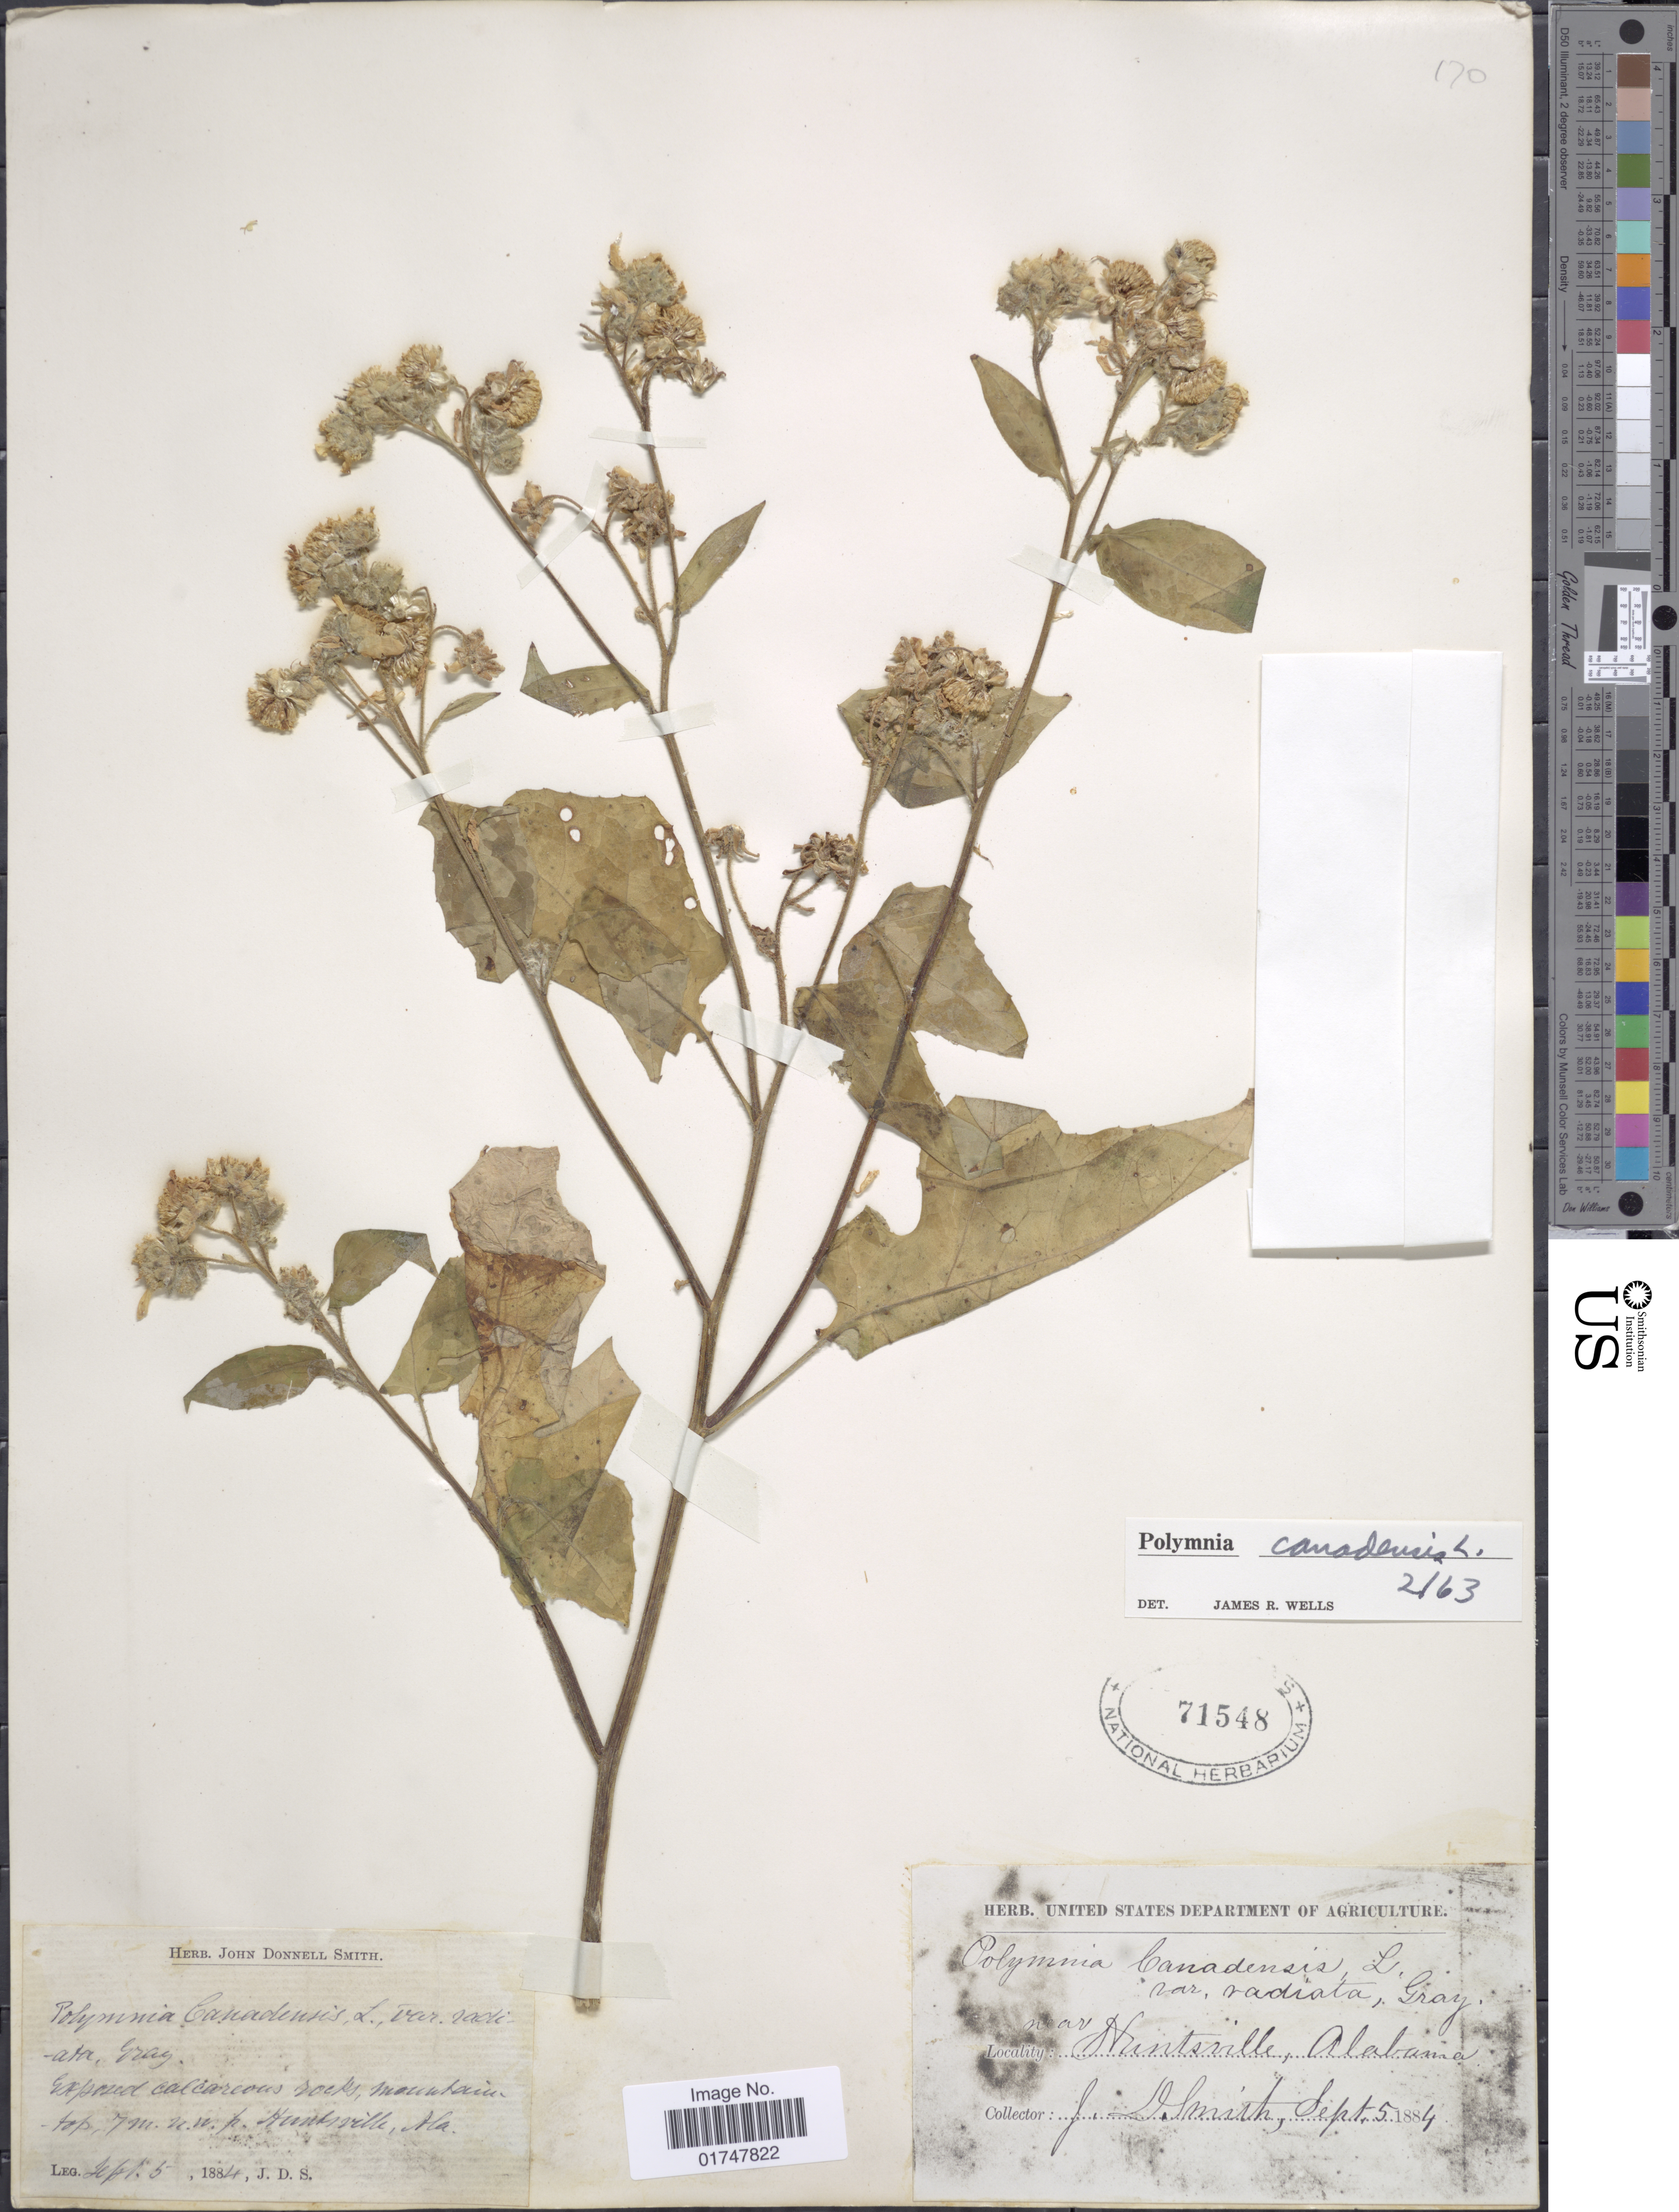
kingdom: Plantae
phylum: Tracheophyta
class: Magnoliopsida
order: Asterales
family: Asteraceae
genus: Polymnia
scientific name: Polymnia canadensis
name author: L.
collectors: J. Donnell Smith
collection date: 1884-09-05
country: United States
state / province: Alabama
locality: Near Huntsville, exposed calcareous rocks, mountain top, 7 m. n.w. fr. Huntsville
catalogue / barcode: US 71548